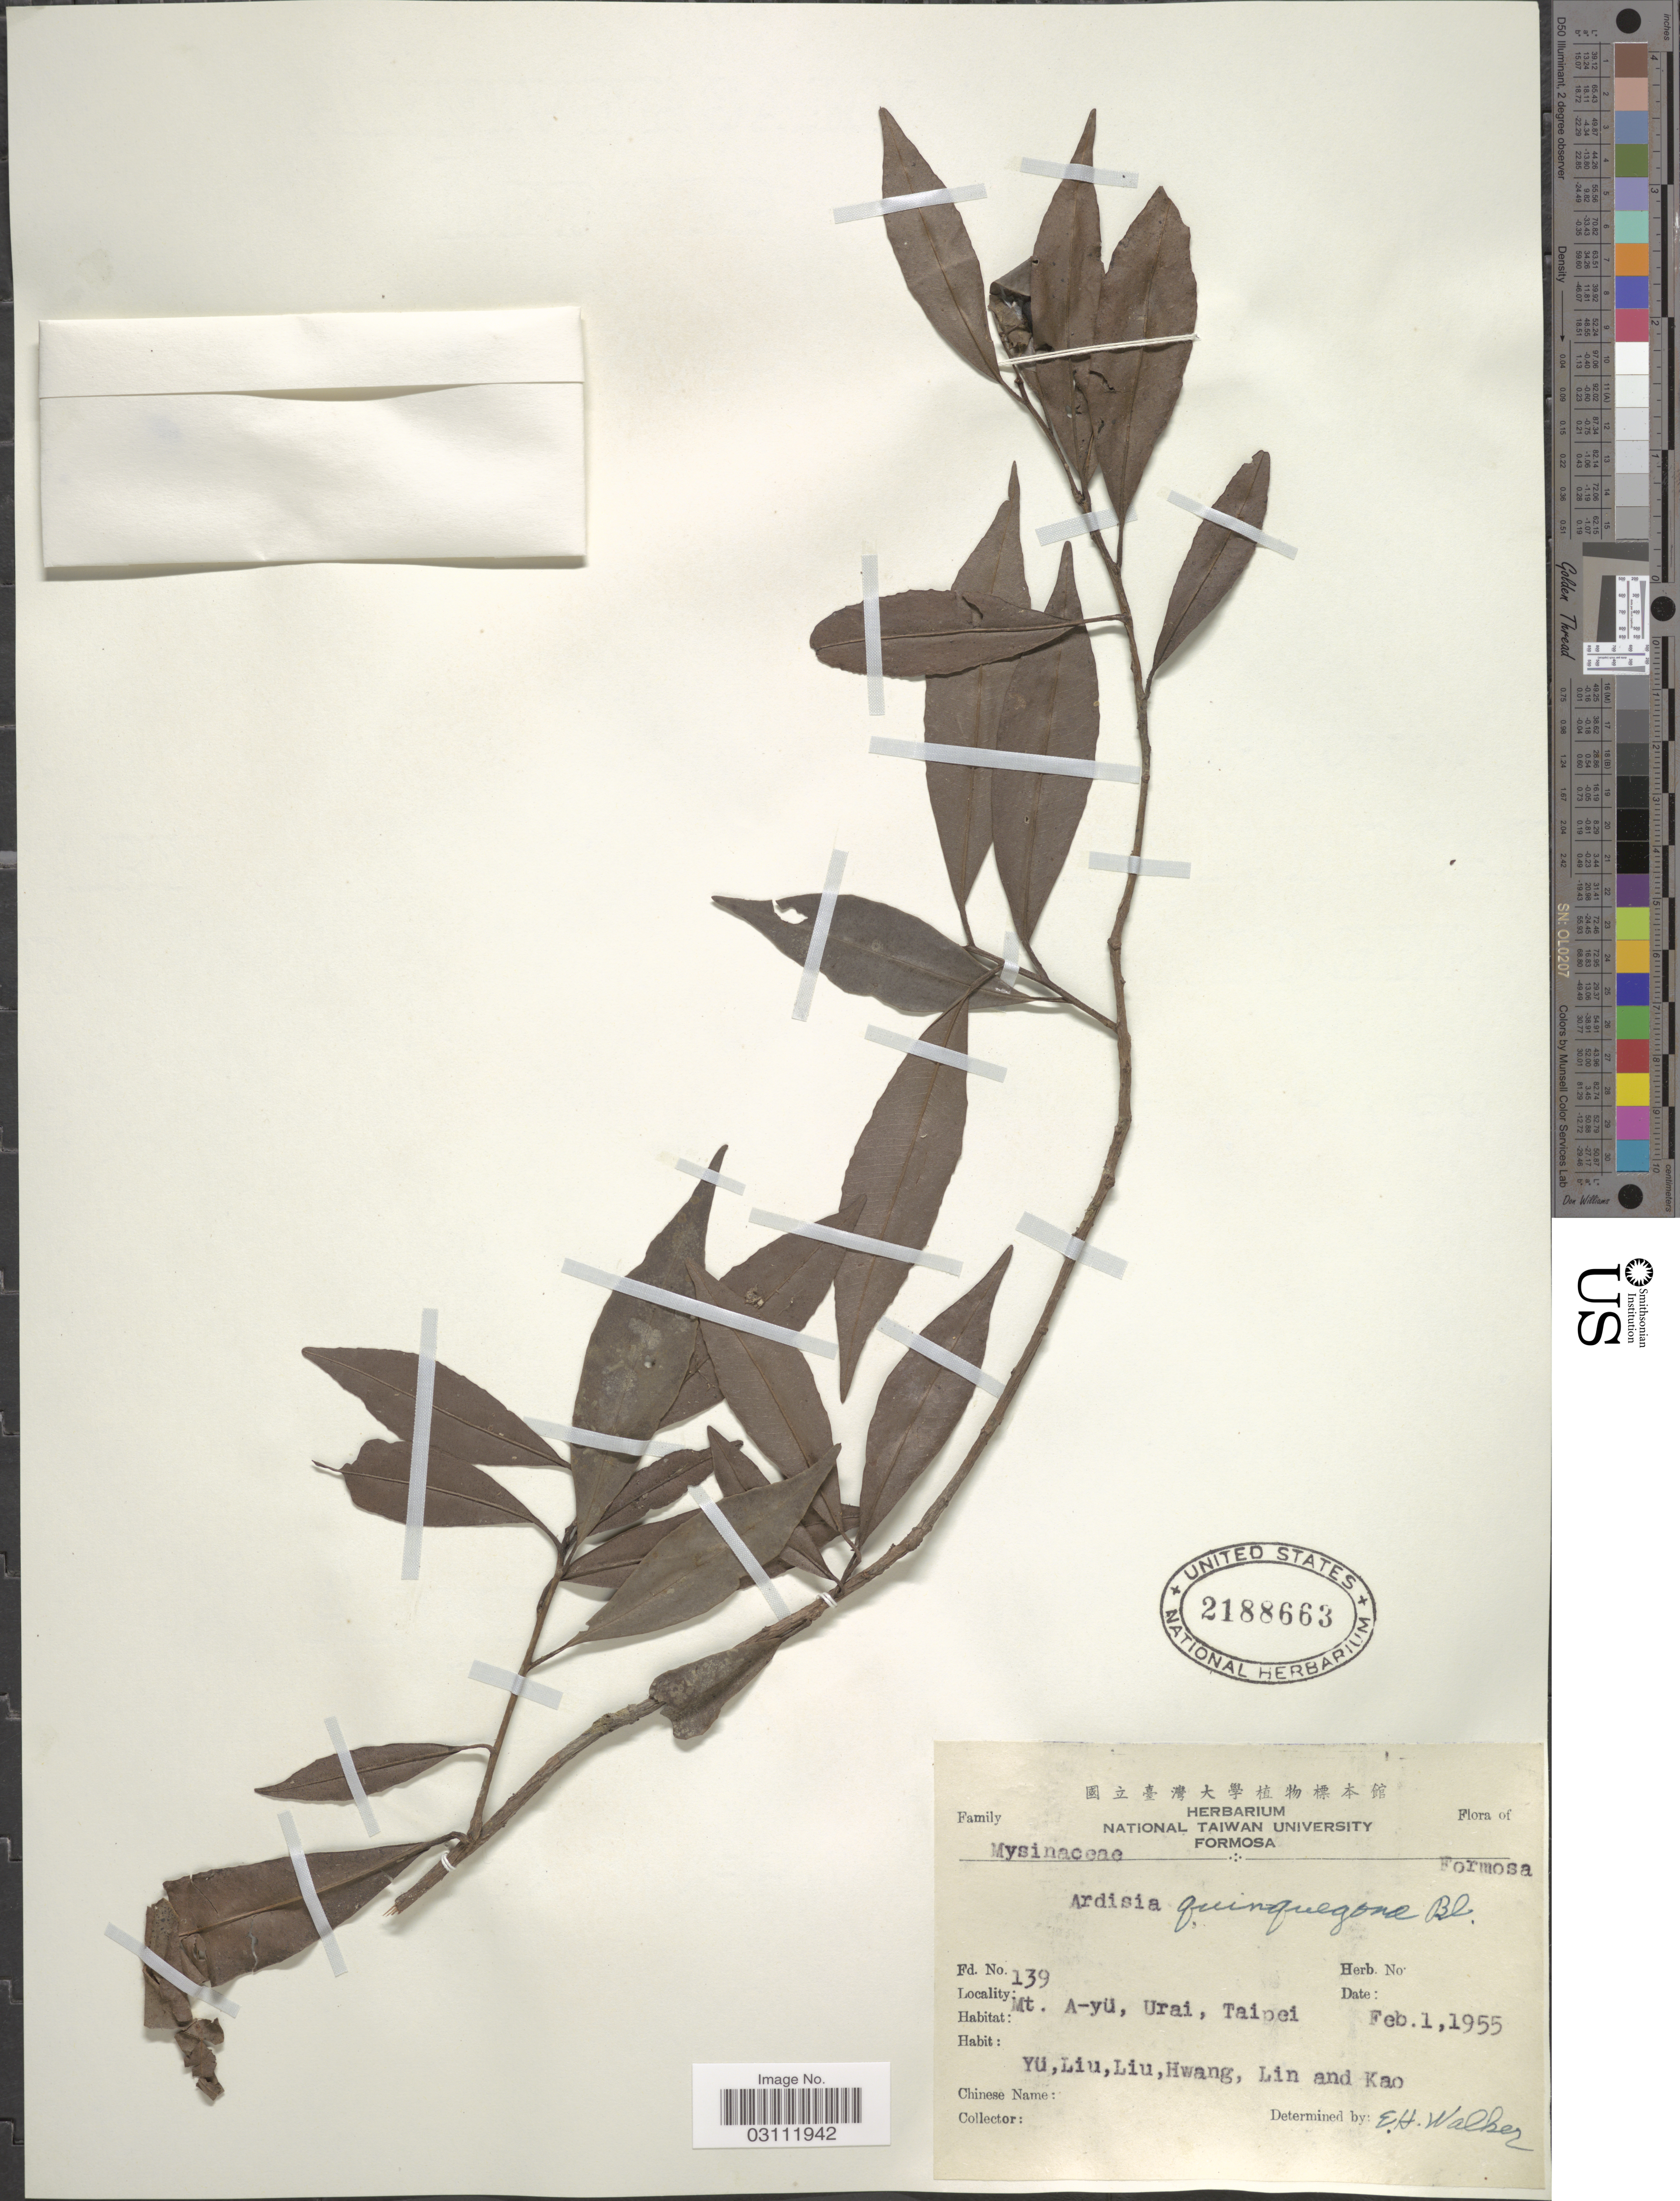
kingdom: Plantae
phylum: Tracheophyta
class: Magnoliopsida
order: Ericales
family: Primulaceae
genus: Ardisia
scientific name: Ardisia quinquegona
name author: Blume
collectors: Yu, Liu, Liu, Hwang & et al.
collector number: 139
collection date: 1955-02-01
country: Taiwan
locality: Formosa. Mt. A-yü, Urai, Taipei.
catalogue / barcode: US 2188663